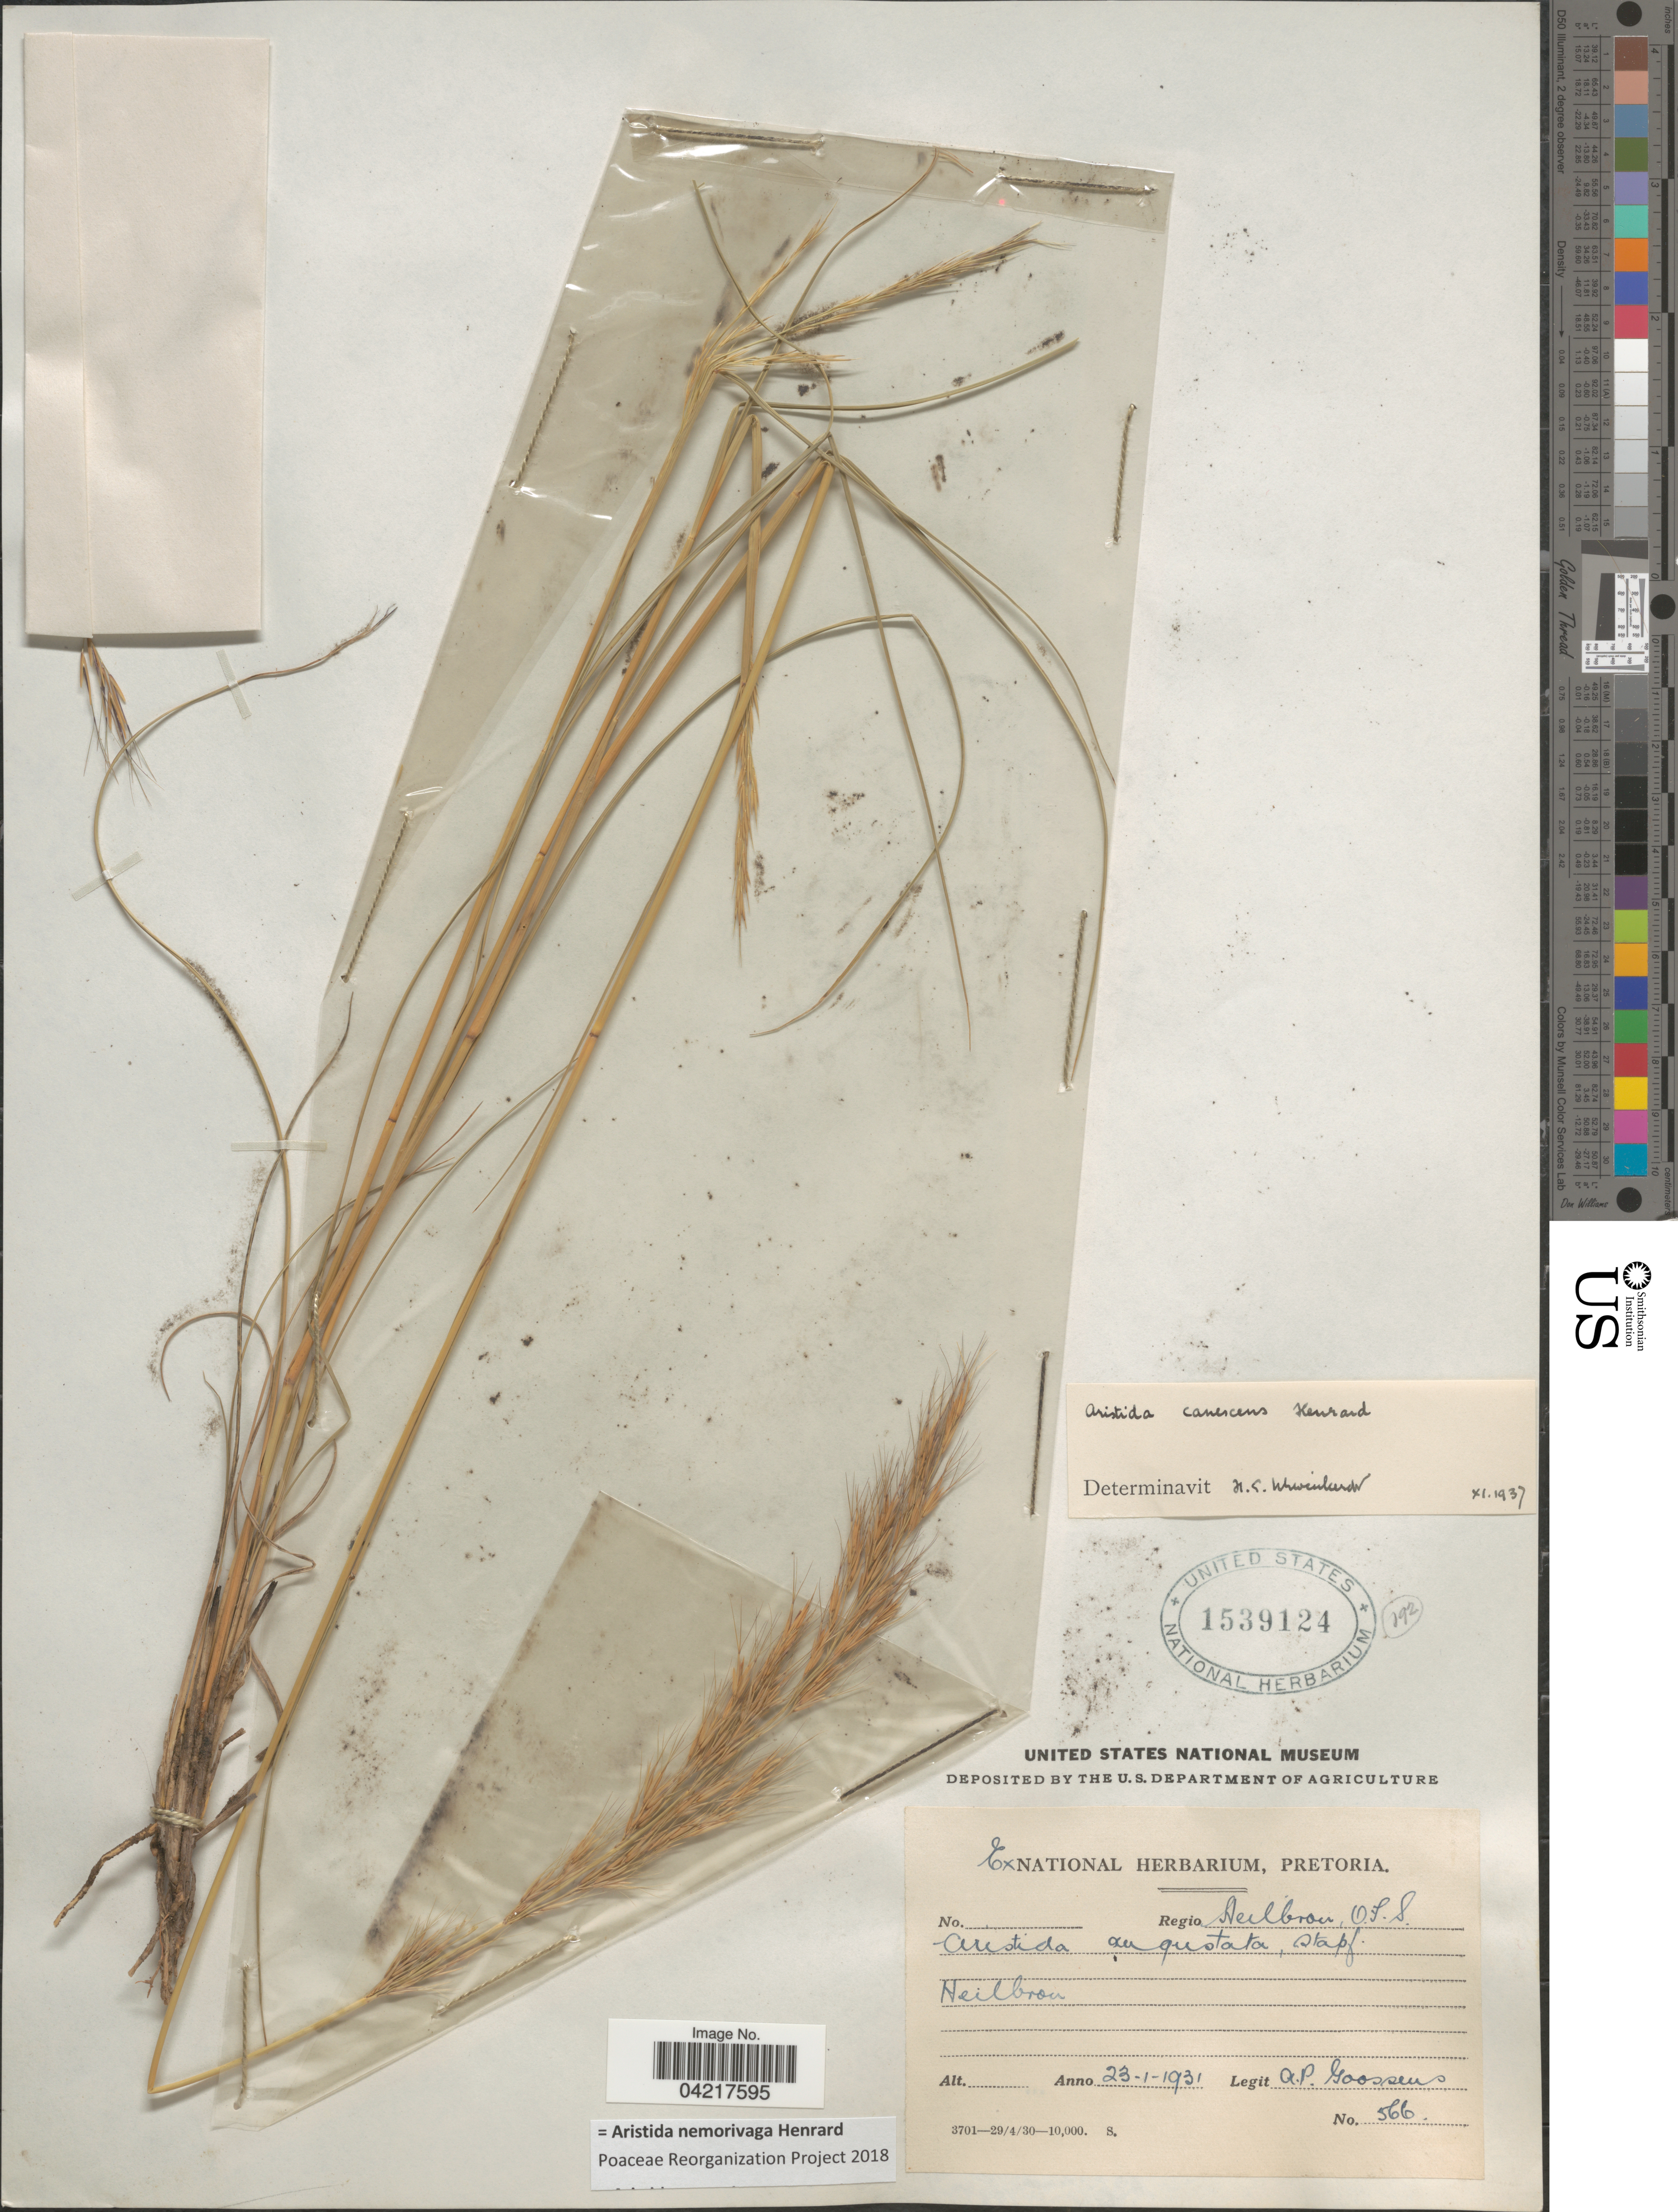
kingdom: Plantae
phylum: Tracheophyta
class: Liliopsida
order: Poales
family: Poaceae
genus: Aristida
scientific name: Aristida nemorivaga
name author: Henr.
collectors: A. P. G. Goossens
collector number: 566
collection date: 1931-01-23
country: South Africa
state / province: Free State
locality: Regio Heilbron, O.F.S. Heilbron.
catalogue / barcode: US 1539124